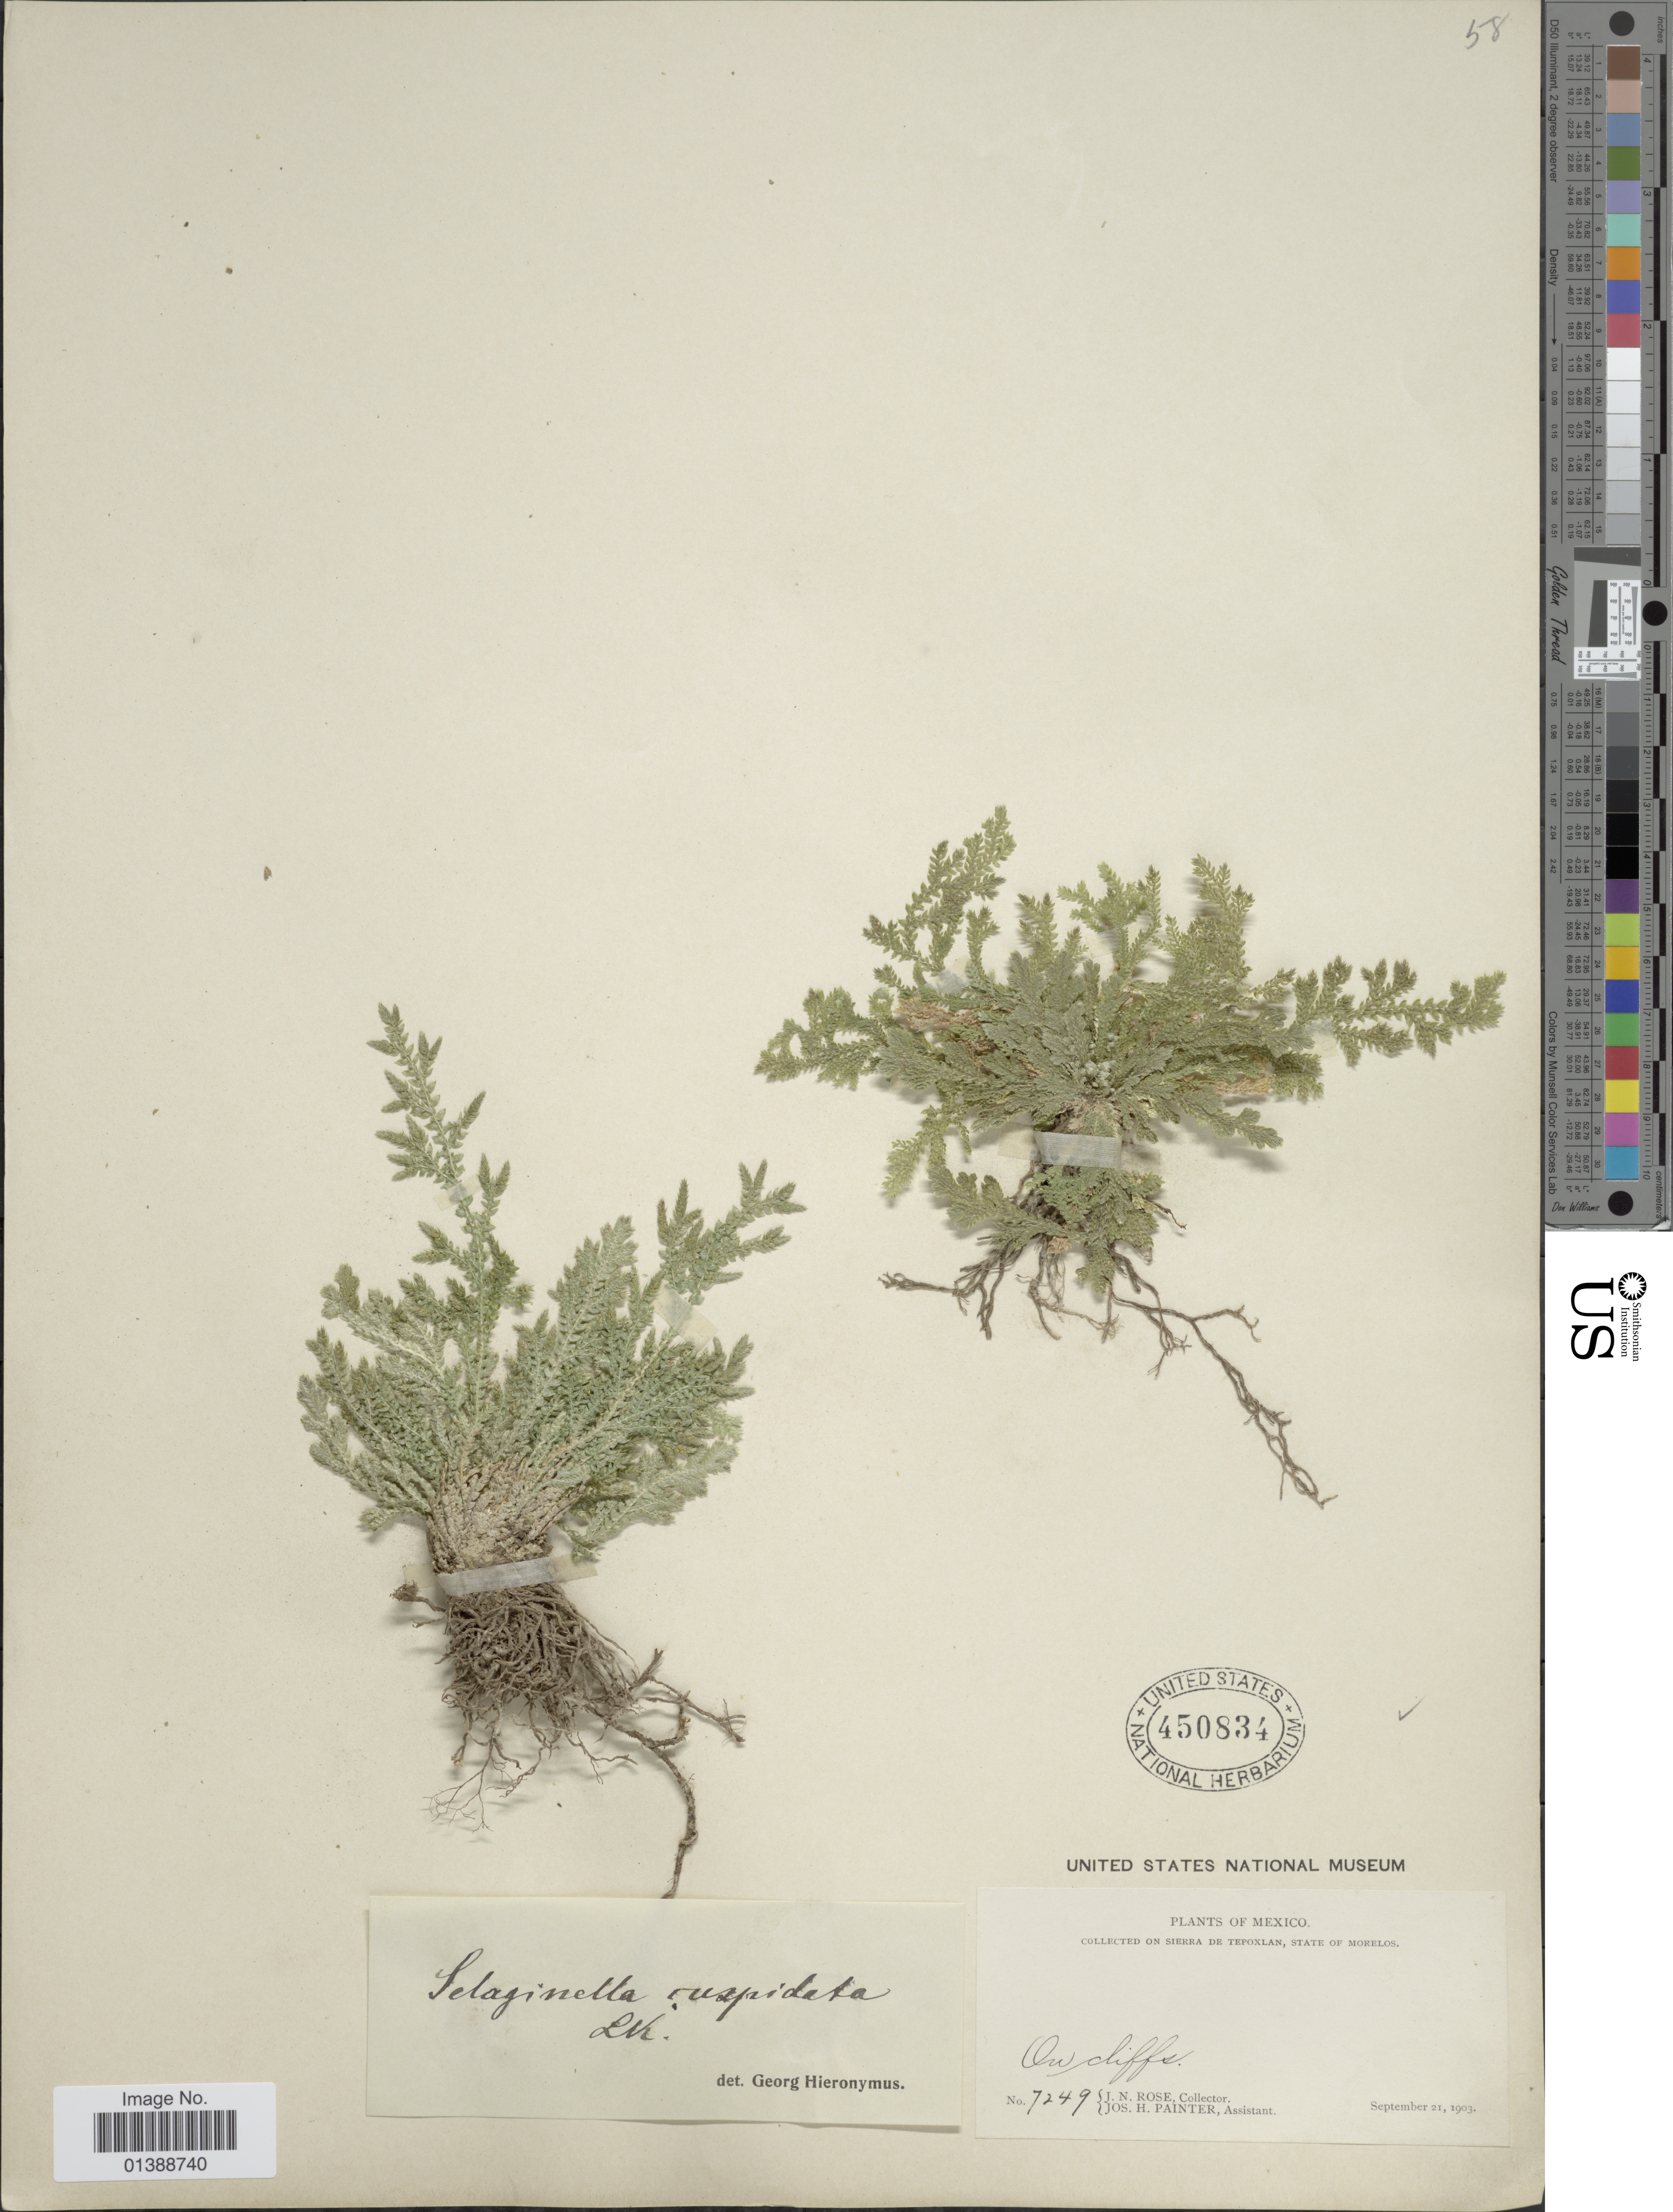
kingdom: Plantae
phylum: Tracheophyta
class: Lycopodiopsida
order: Selaginellales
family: Selaginellaceae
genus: Selaginella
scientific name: Selaginella pallescens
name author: (C. Presl) Spring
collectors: J. N. Rose & J. H. Painter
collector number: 7249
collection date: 1903-09-21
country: Mexico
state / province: Morelos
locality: On Sierra de Tepocland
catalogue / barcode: US 450834